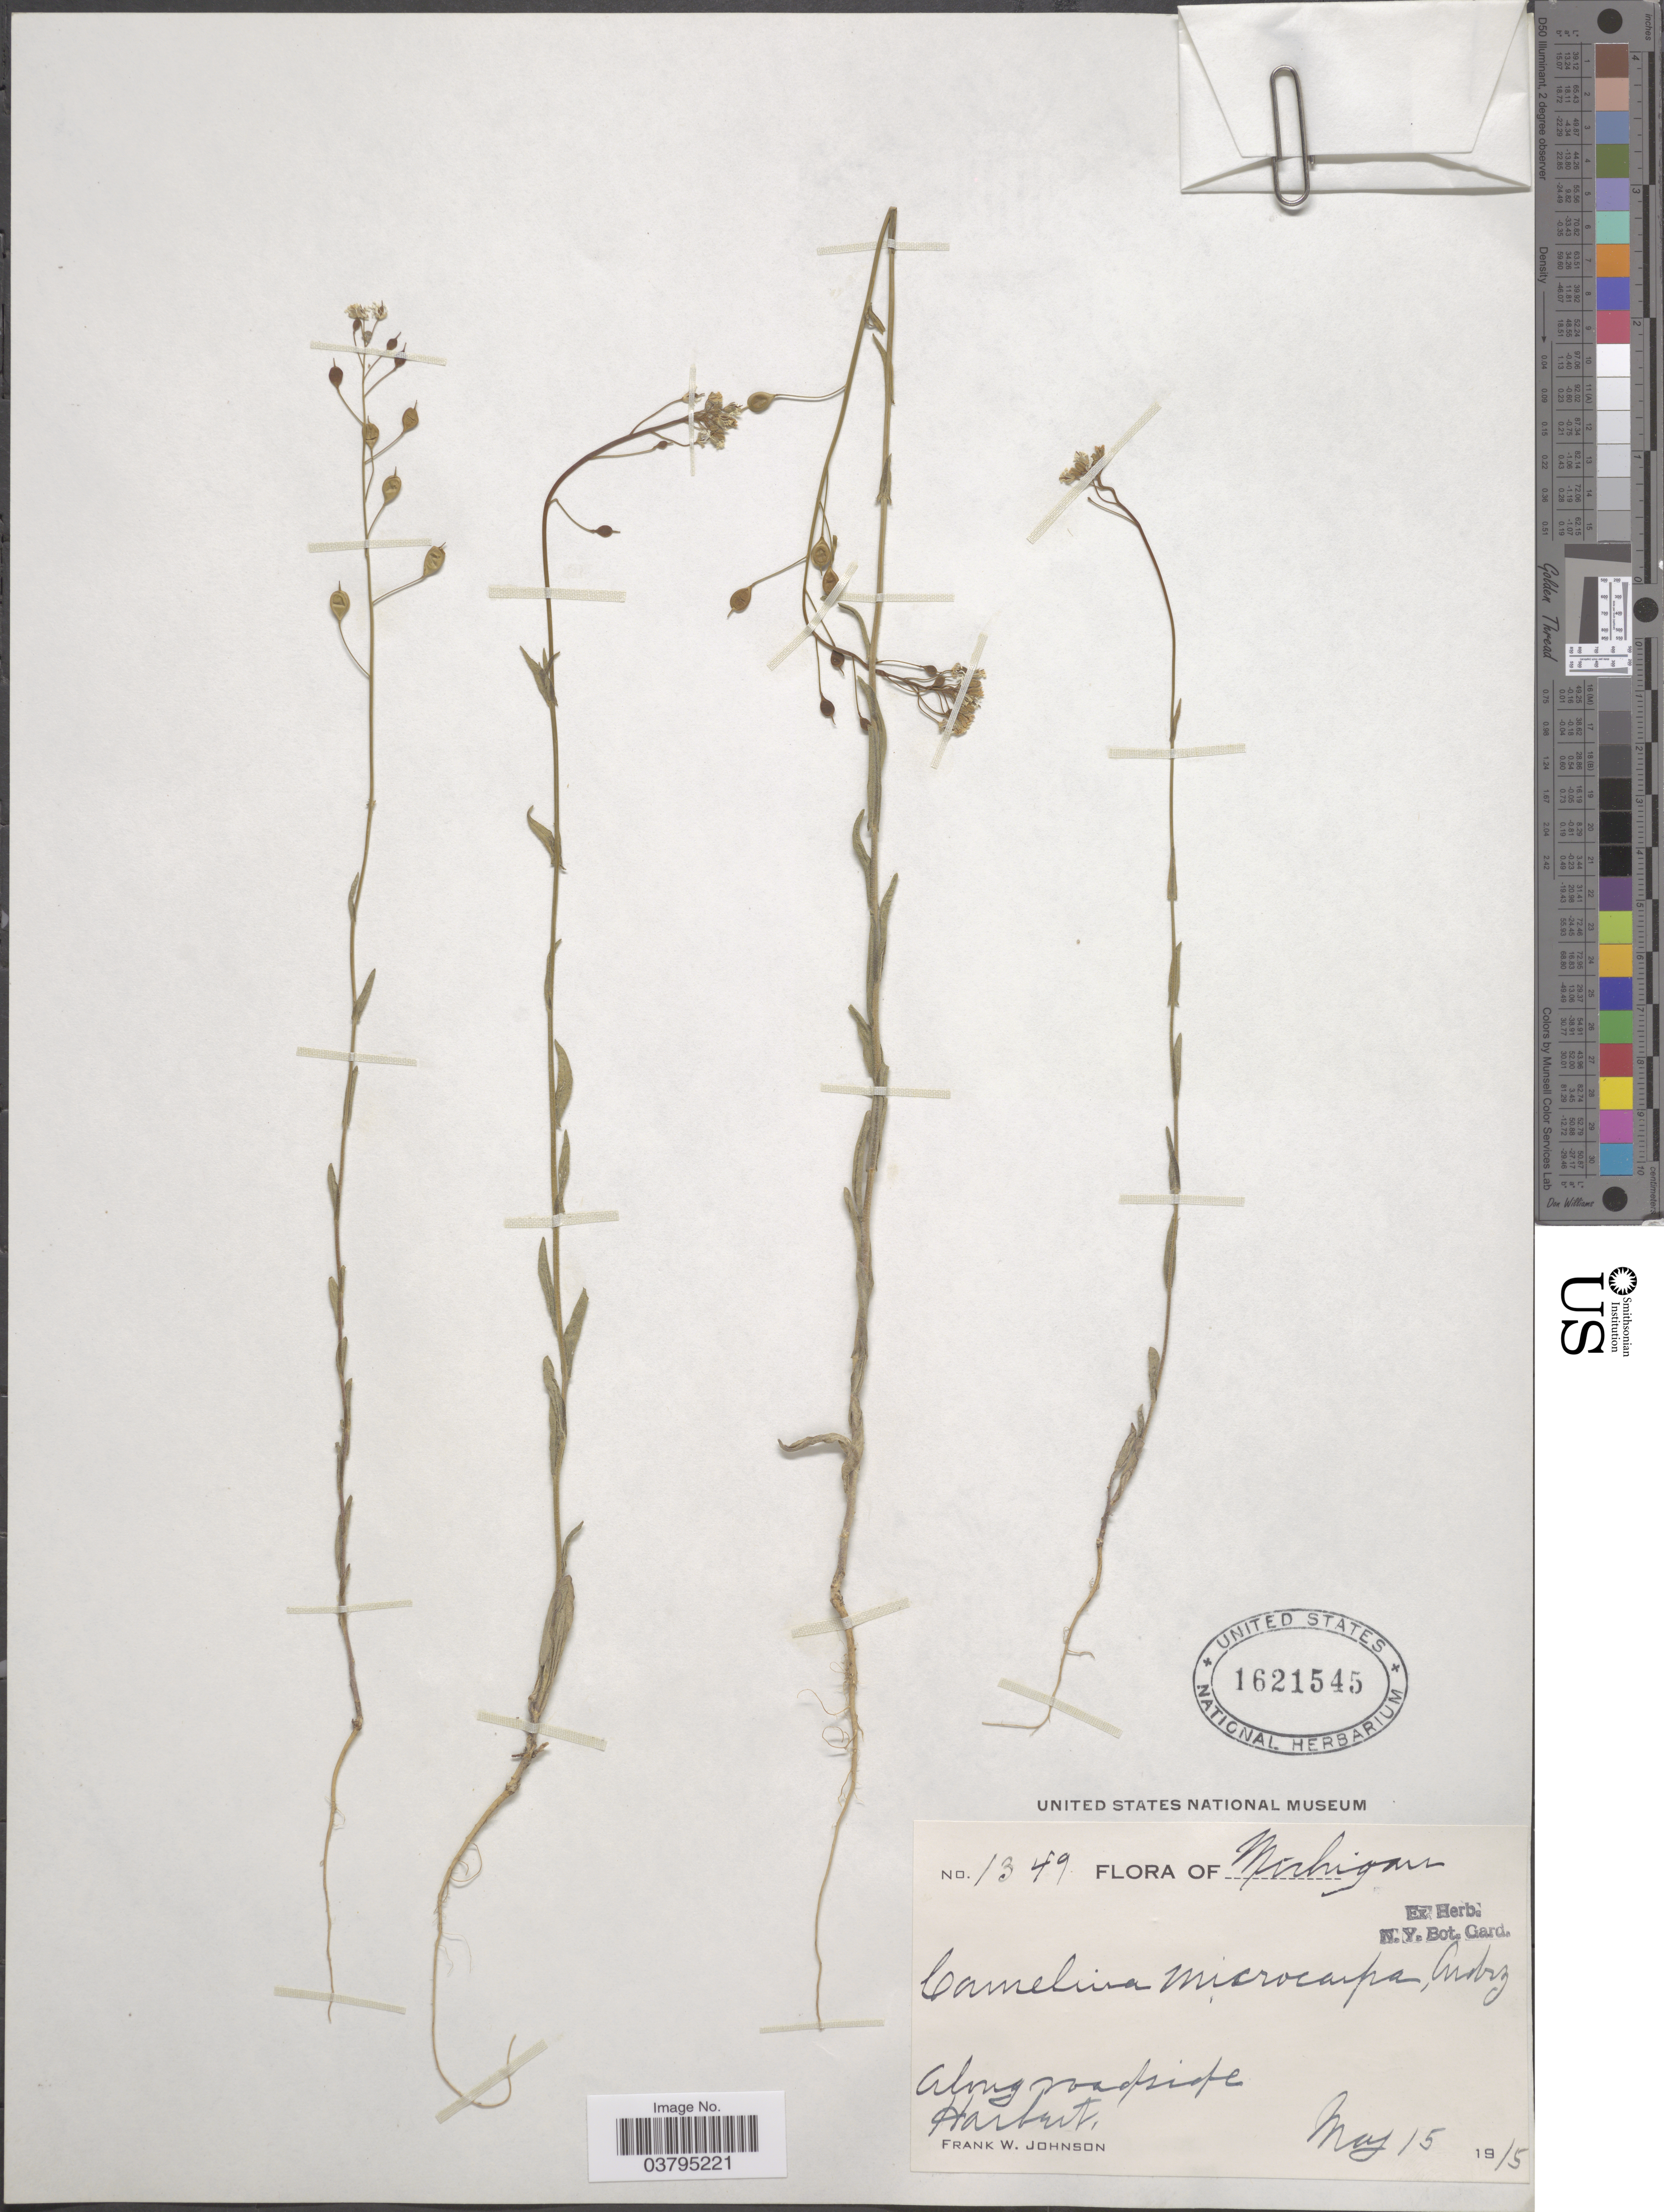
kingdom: Plantae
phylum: Tracheophyta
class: Magnoliopsida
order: Brassicales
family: Brassicaceae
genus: Camelina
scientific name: Camelina microcarpa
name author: DC.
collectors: F. W. Johnson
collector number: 1349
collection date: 1915-05-15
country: United States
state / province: Michigan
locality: Along roadside Harbert.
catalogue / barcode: US 1621545